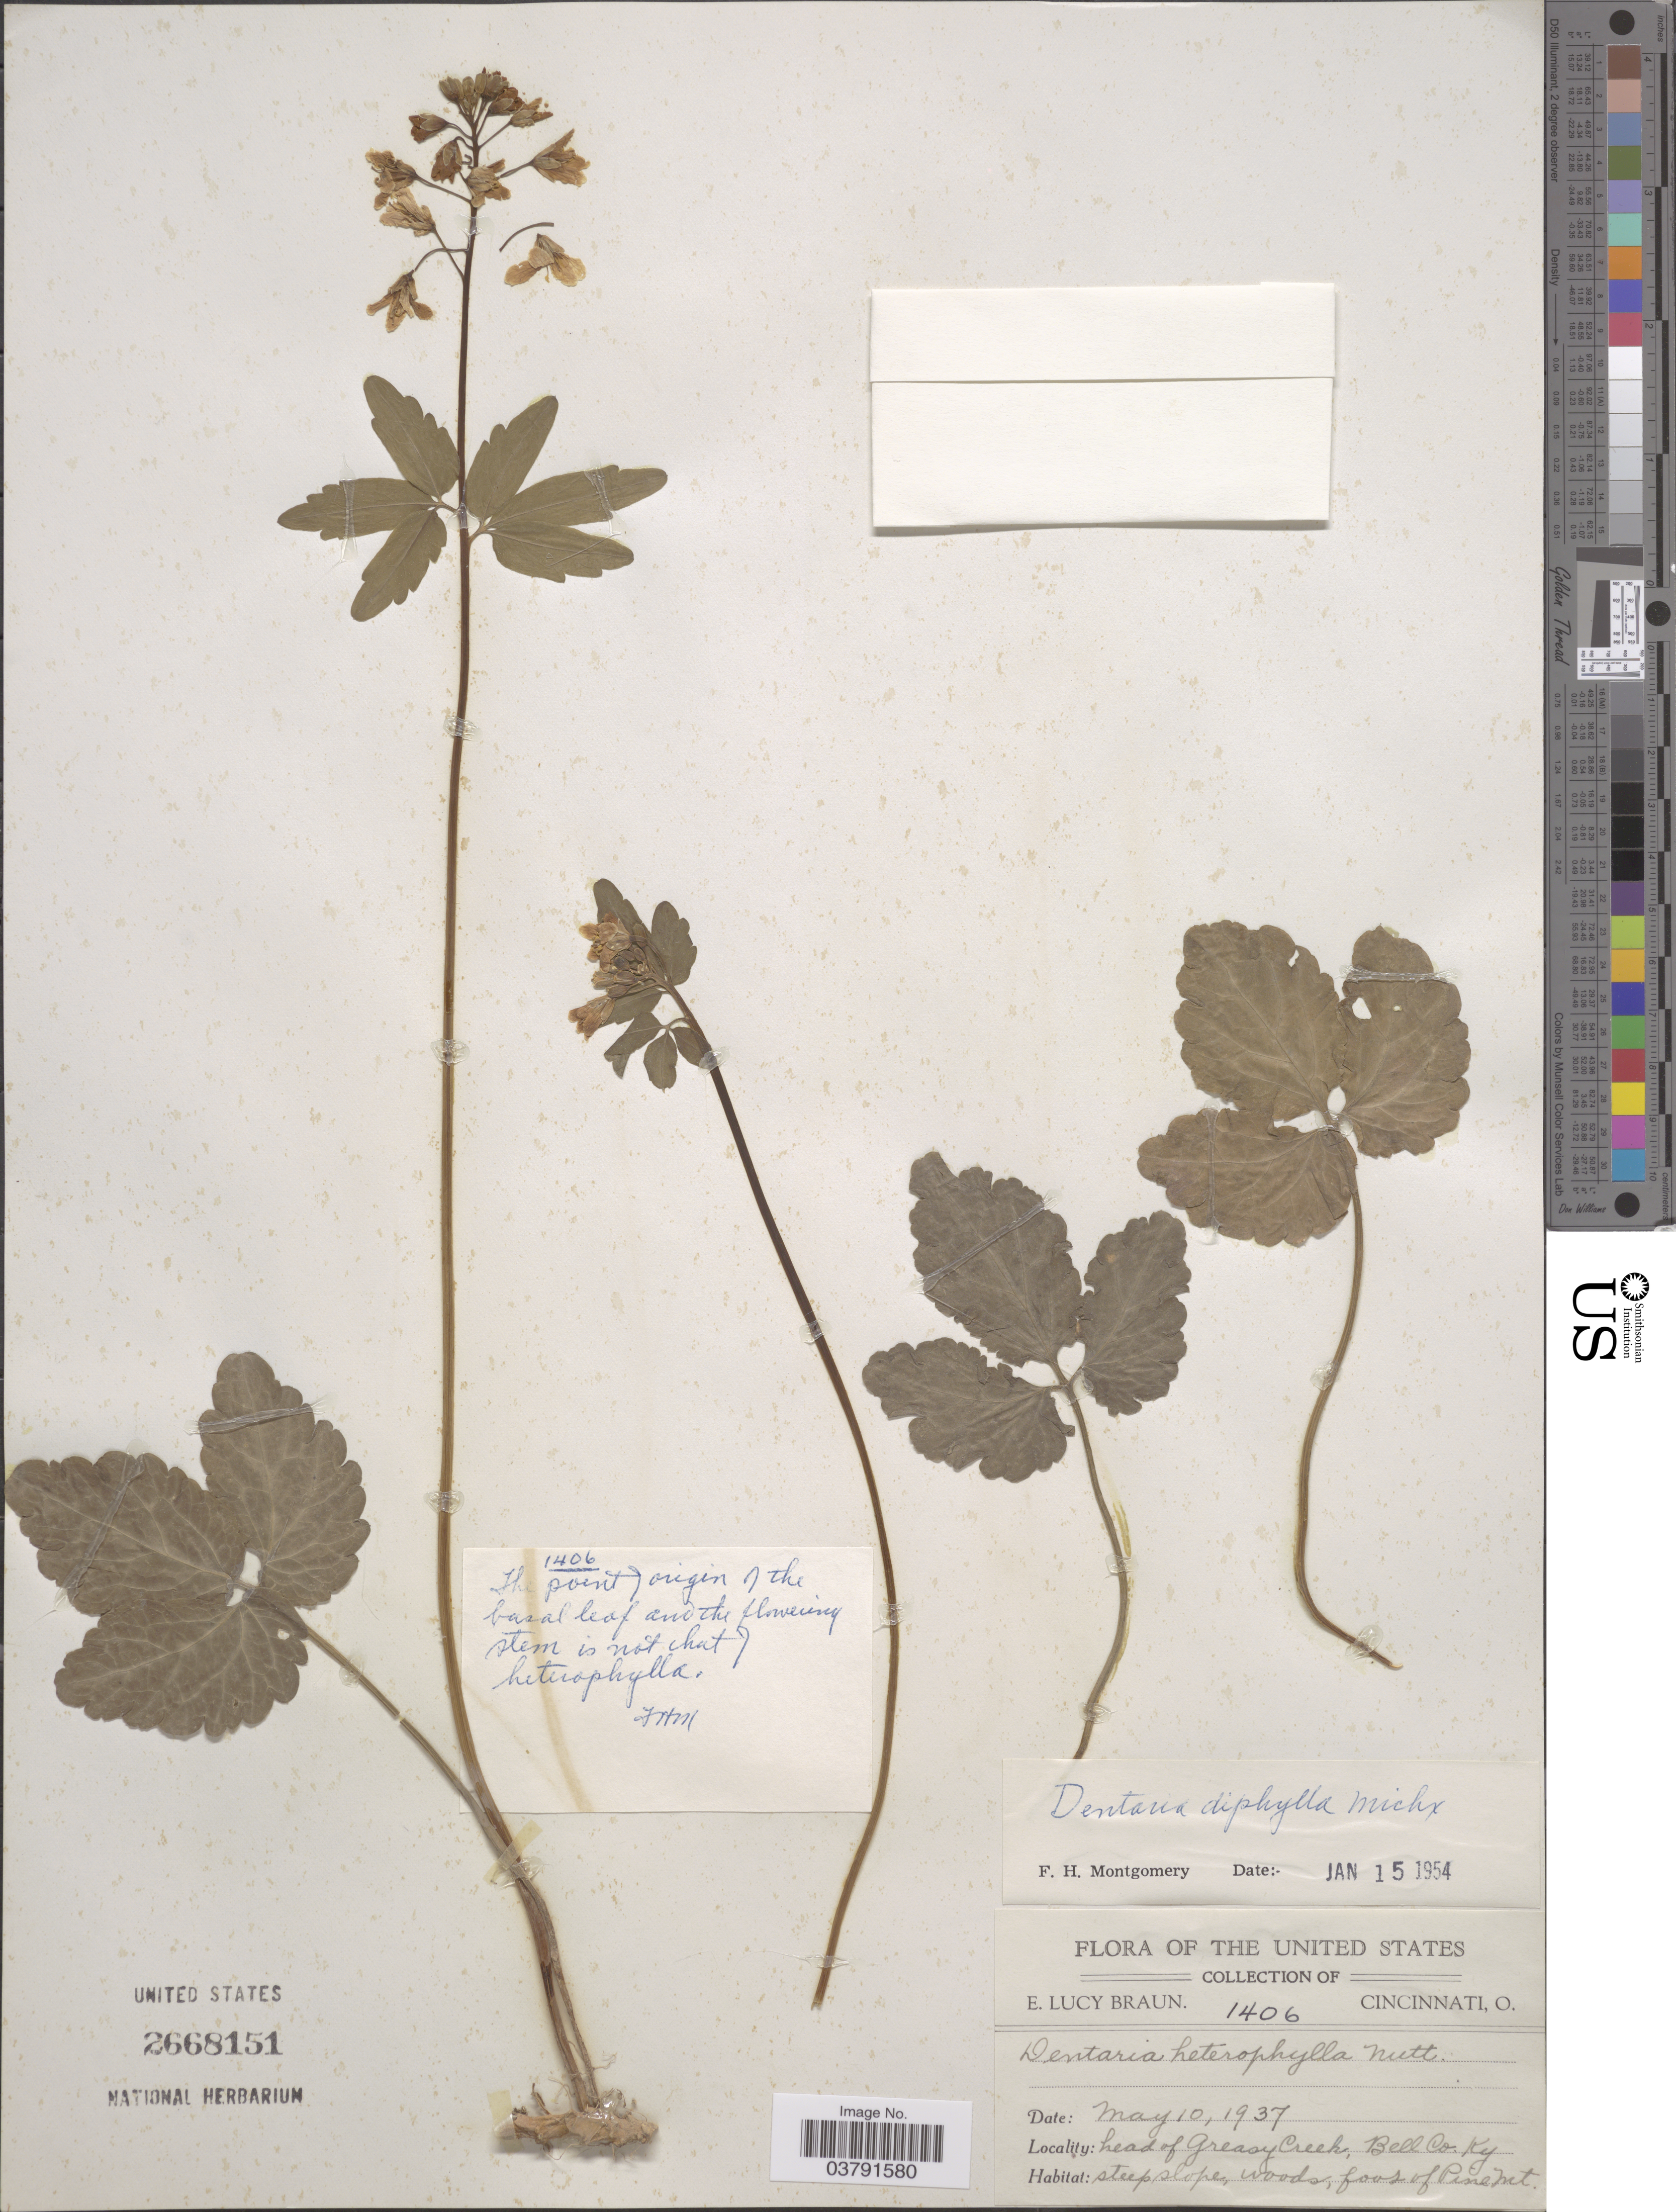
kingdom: Plantae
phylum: Tracheophyta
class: Magnoliopsida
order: Brassicales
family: Brassicaceae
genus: Dentaria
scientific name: Dentaria diphylla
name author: Michx.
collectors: E. L. Braun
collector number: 1406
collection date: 1937-06-10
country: United States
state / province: Kentucky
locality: Head of Greasy Creek , Bell Co. Steep slope, woods, foot of Pine Mt.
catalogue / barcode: US 2668151